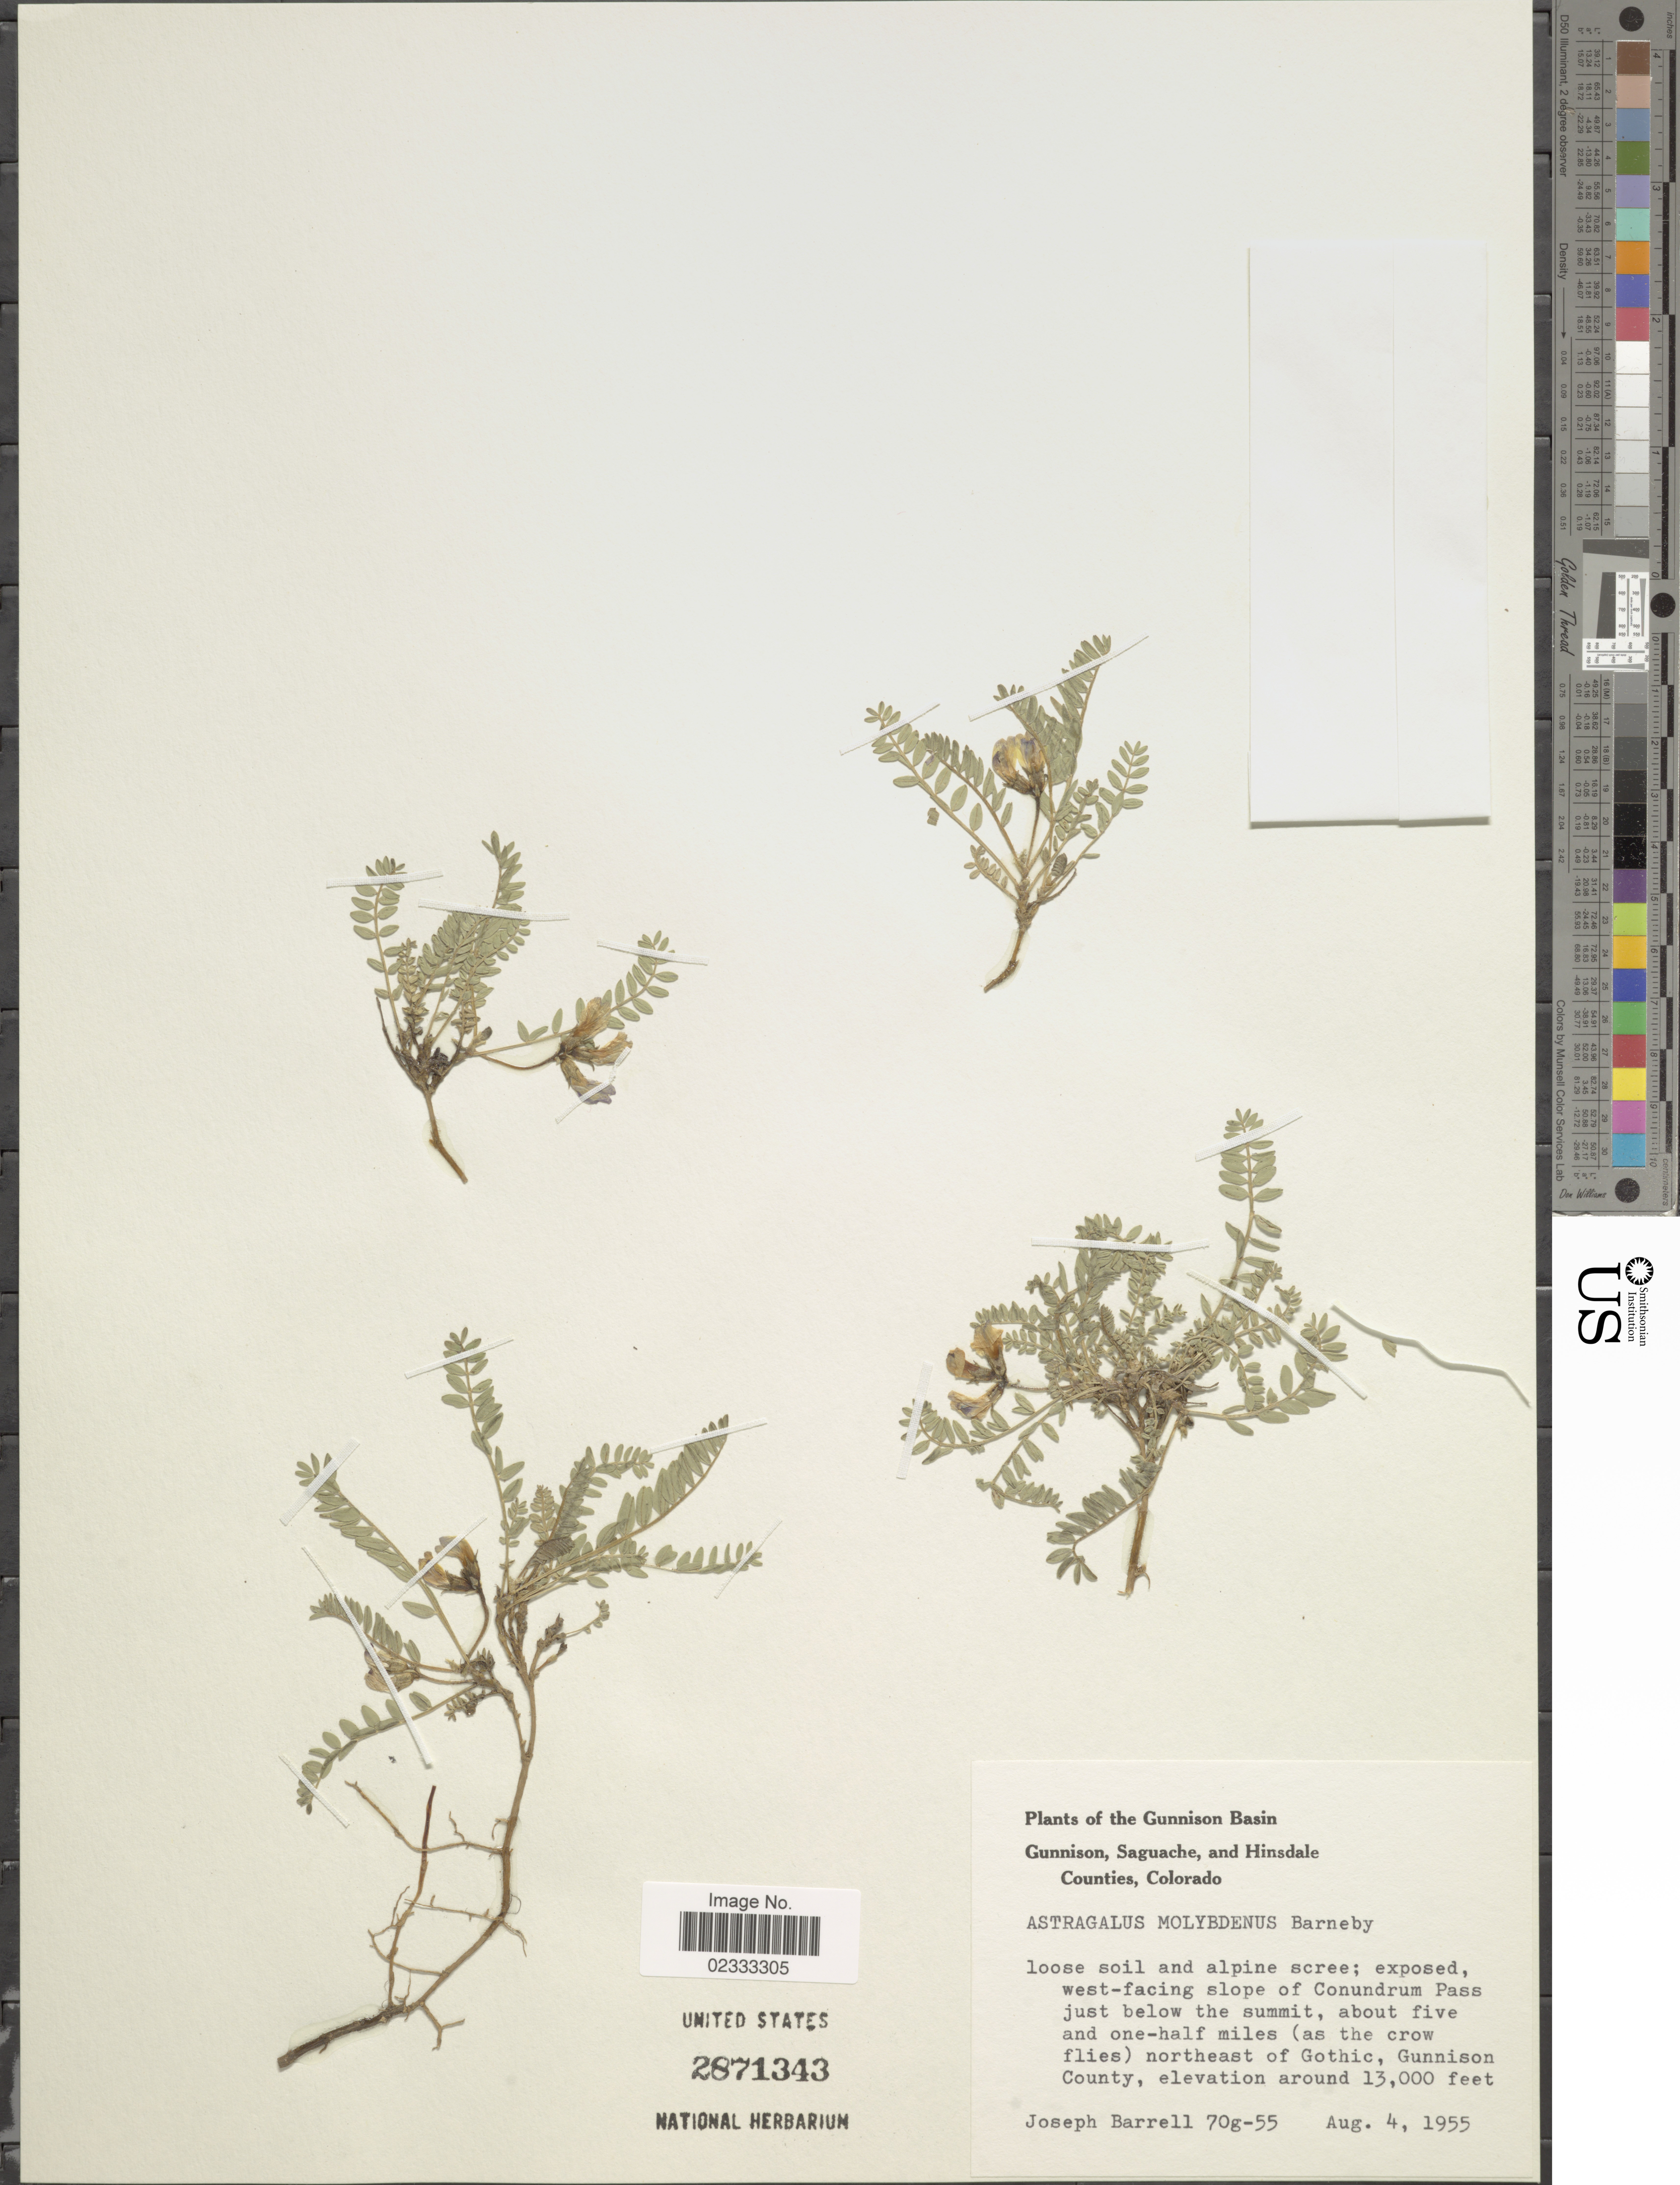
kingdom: Plantae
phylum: Tracheophyta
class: Magnoliopsida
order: Fabales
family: Fabaceae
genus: Astragalus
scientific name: Astragalus molybdenus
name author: Barneby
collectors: J. Barrell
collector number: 70g-55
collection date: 1955-08-04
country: United States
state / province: Colorado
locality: Gunnison Basin, Gunnison, Saguache, and Hinsdale Counties, exposed, west-facing slope of Conundrum Pass just below the summit, about five and one-half miles (as the corw flies) northeast of Gothic, Gunnison County.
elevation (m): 3962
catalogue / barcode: US 2871343